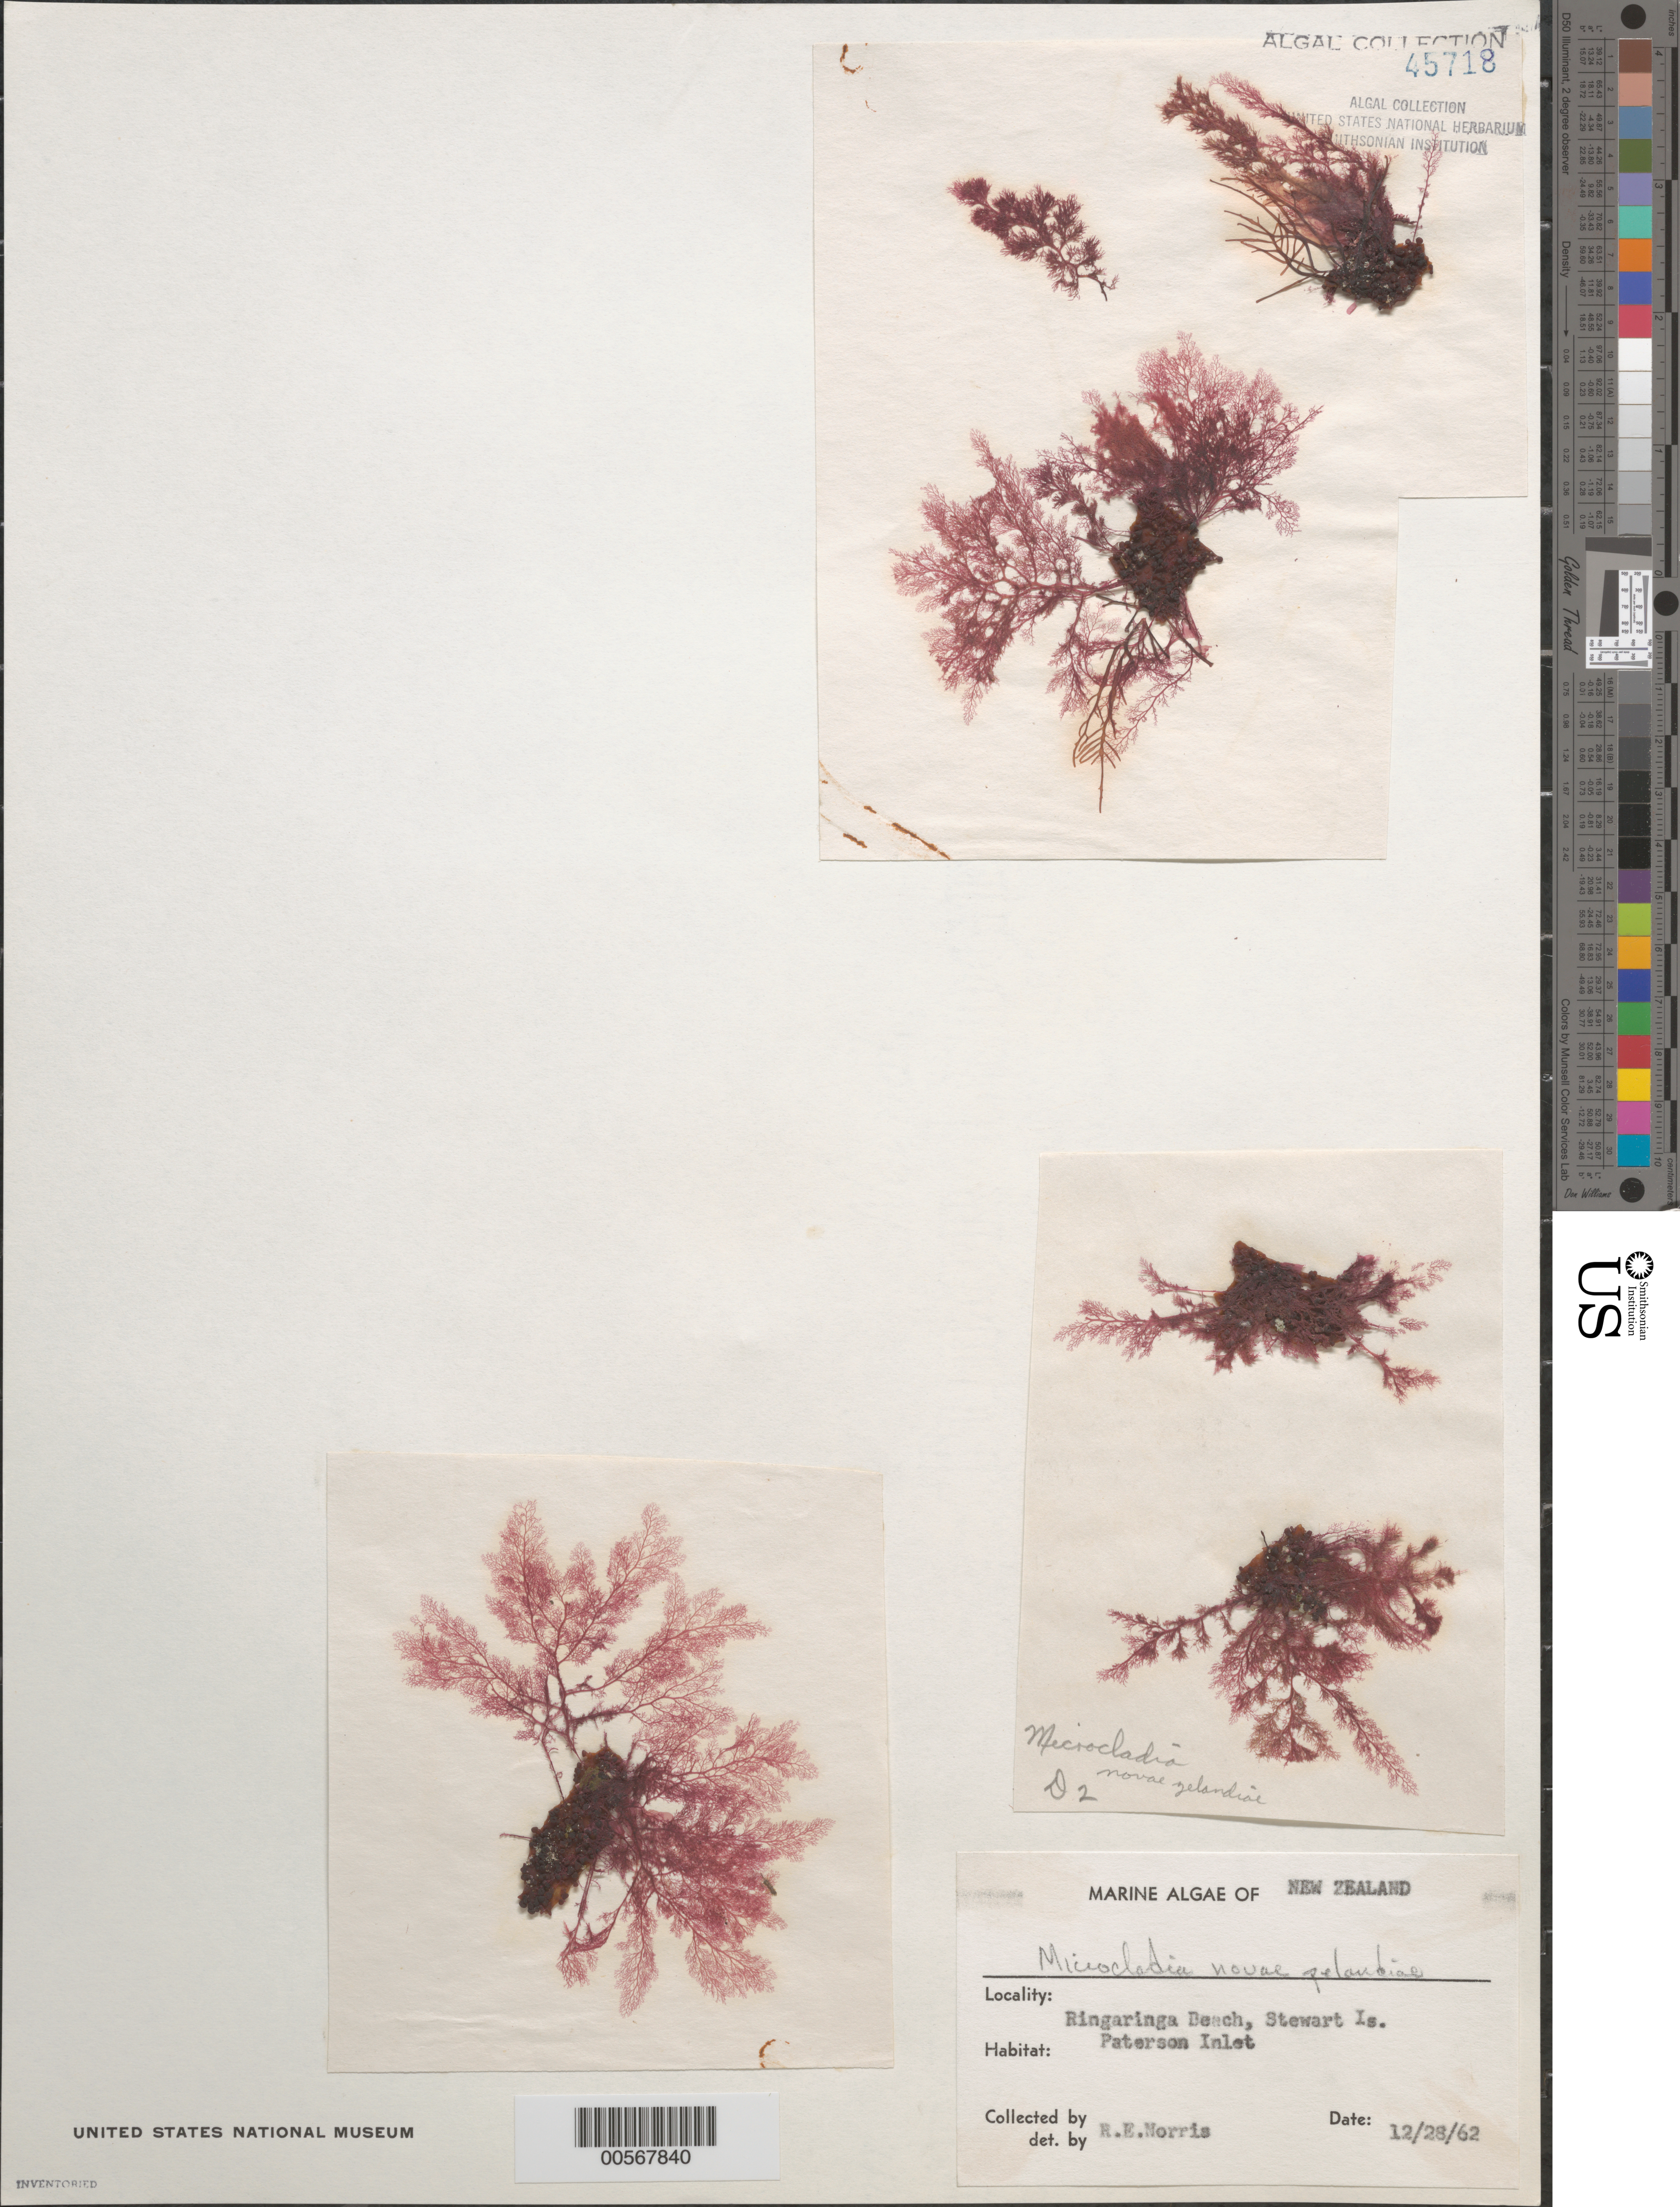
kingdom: Plantae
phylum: Rhodophyta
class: Florideophyceae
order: Ceramiales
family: Ceramiaceae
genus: Microcladia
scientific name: Microcladia novae-zelandiae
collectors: R. E. Norris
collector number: D2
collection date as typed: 28 Dec 1962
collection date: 1962-12-28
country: New Zealand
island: Stewart Island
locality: Ringaringa Beach, Paterson Inlet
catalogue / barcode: US 45718